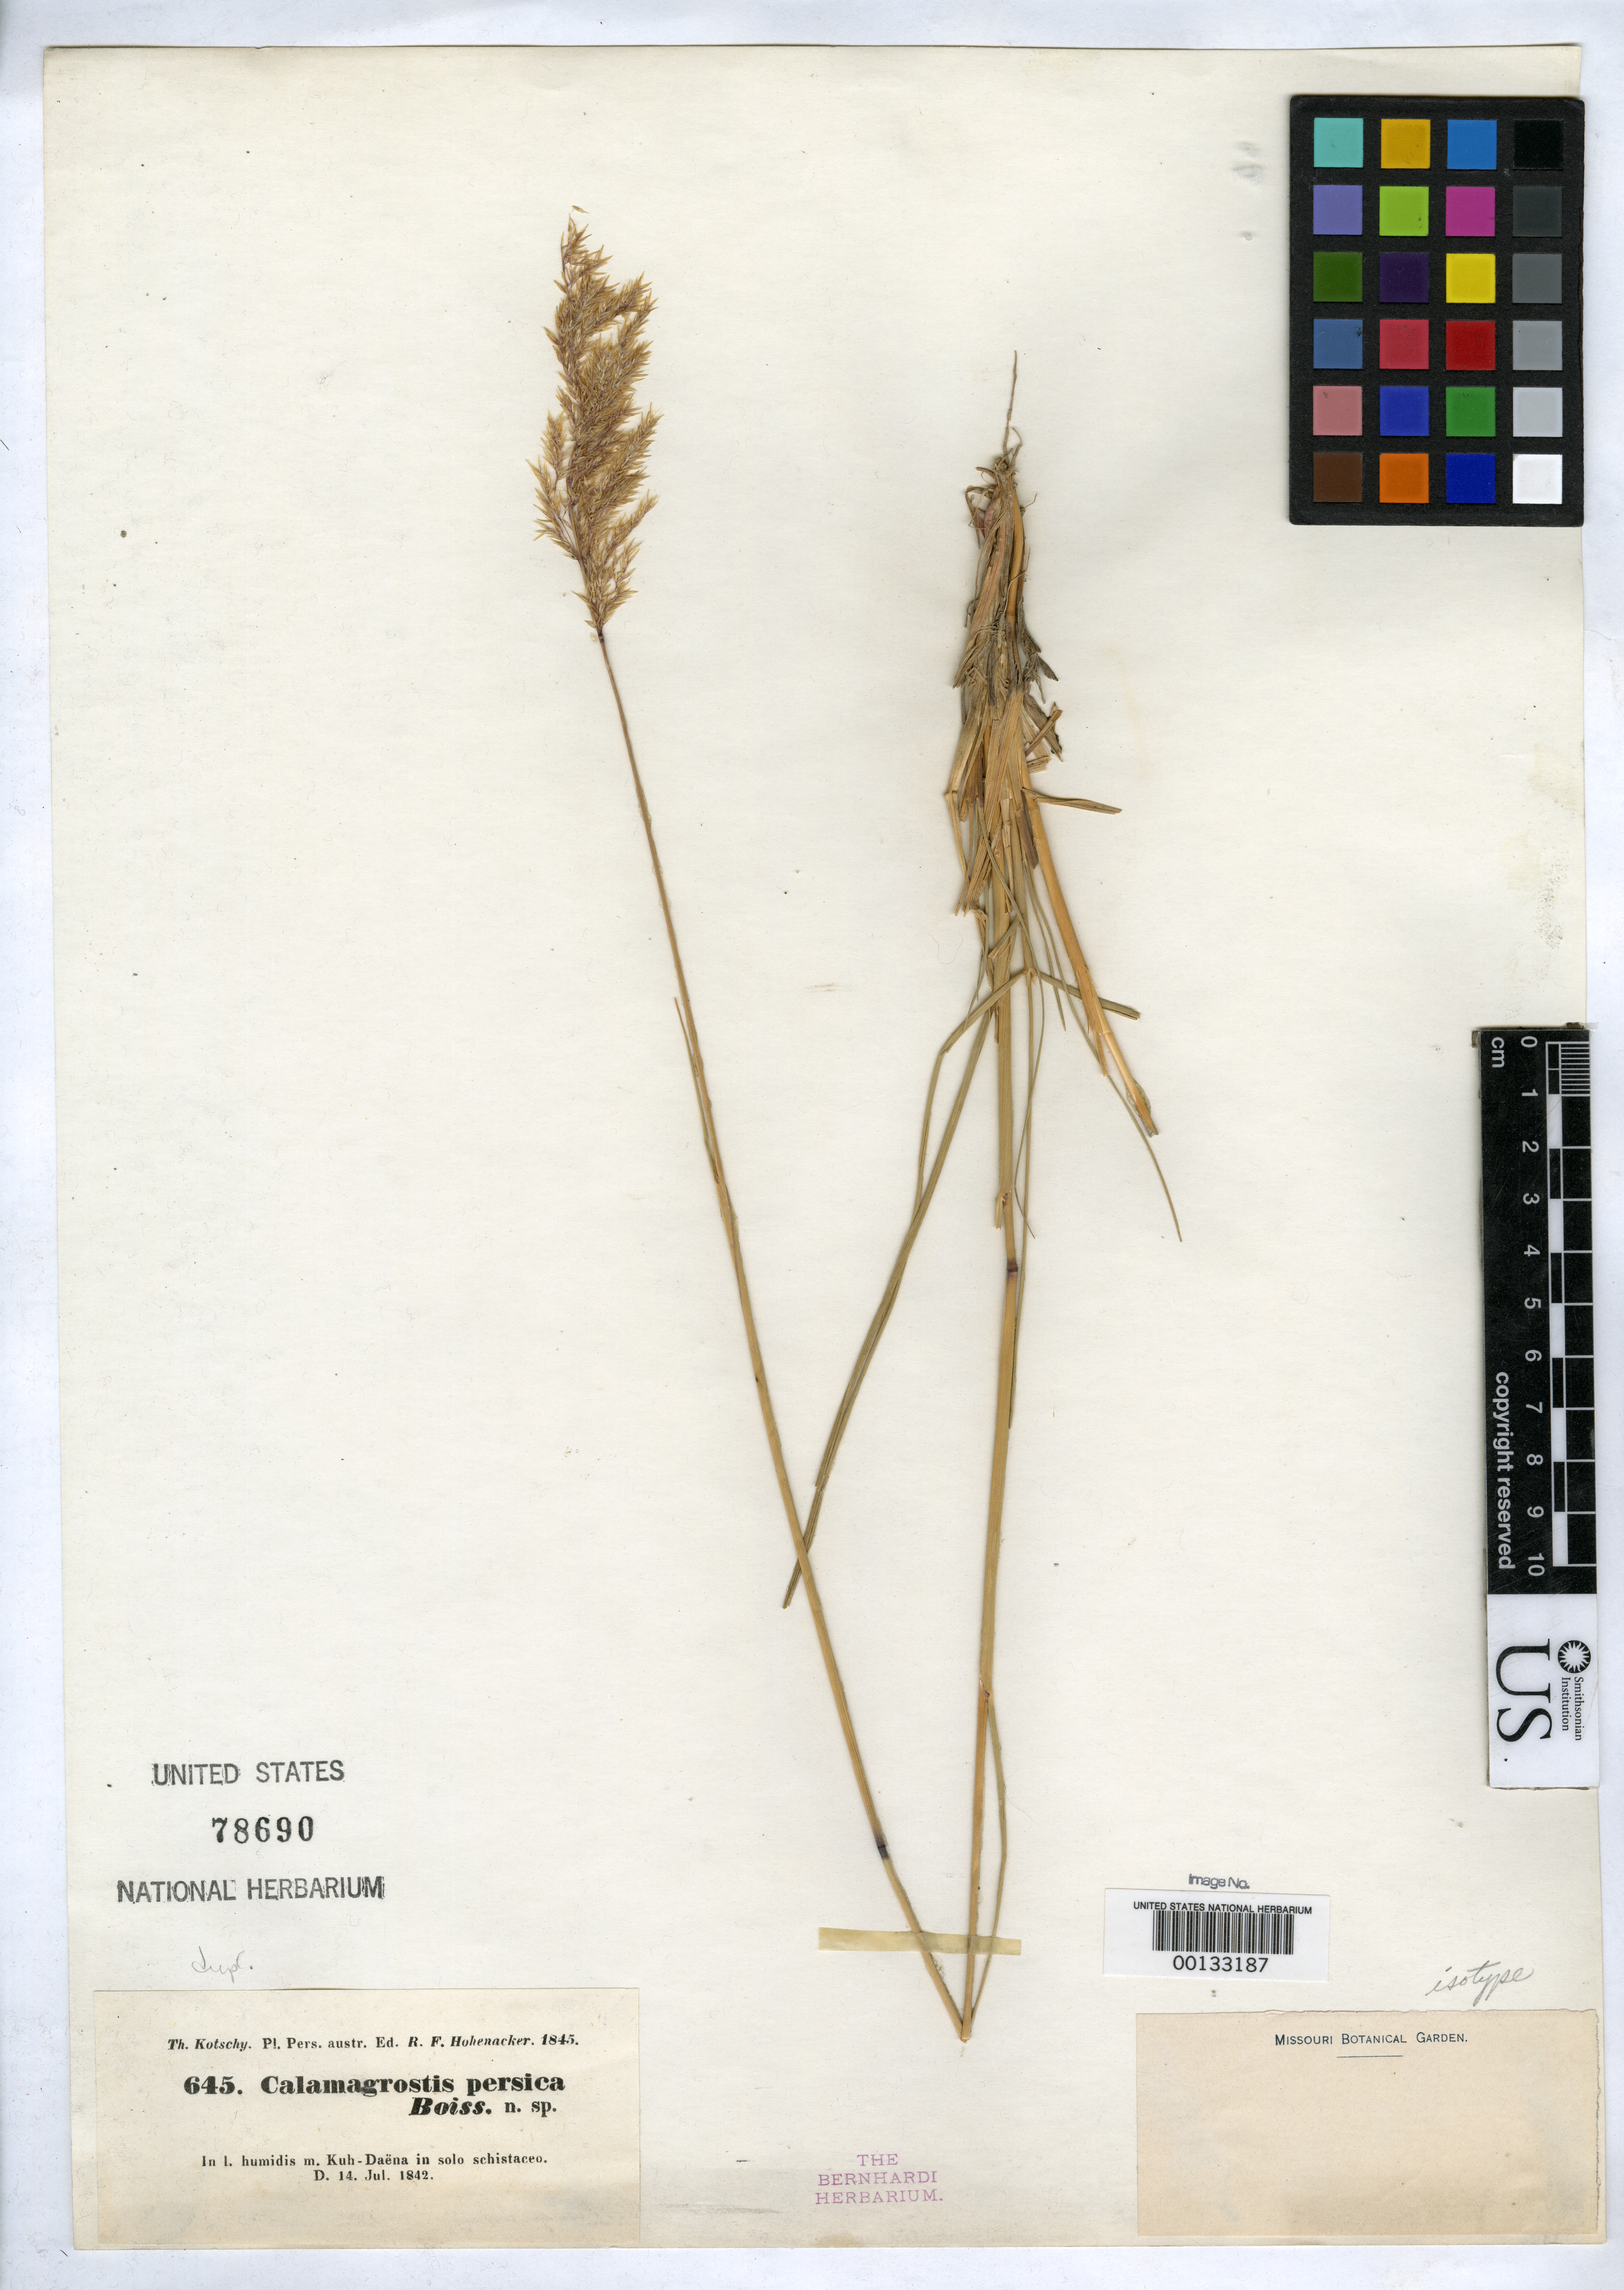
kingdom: Plantae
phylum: Tracheophyta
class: Liliopsida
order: Poales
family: Poaceae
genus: Calamagrostis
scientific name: Calamagrostis persica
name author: Boiss.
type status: Isotype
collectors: K. G. Kotschy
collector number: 645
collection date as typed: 14 Jul 1842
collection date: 1842-07-14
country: Iran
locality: Kuh-daena.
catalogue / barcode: US 78690